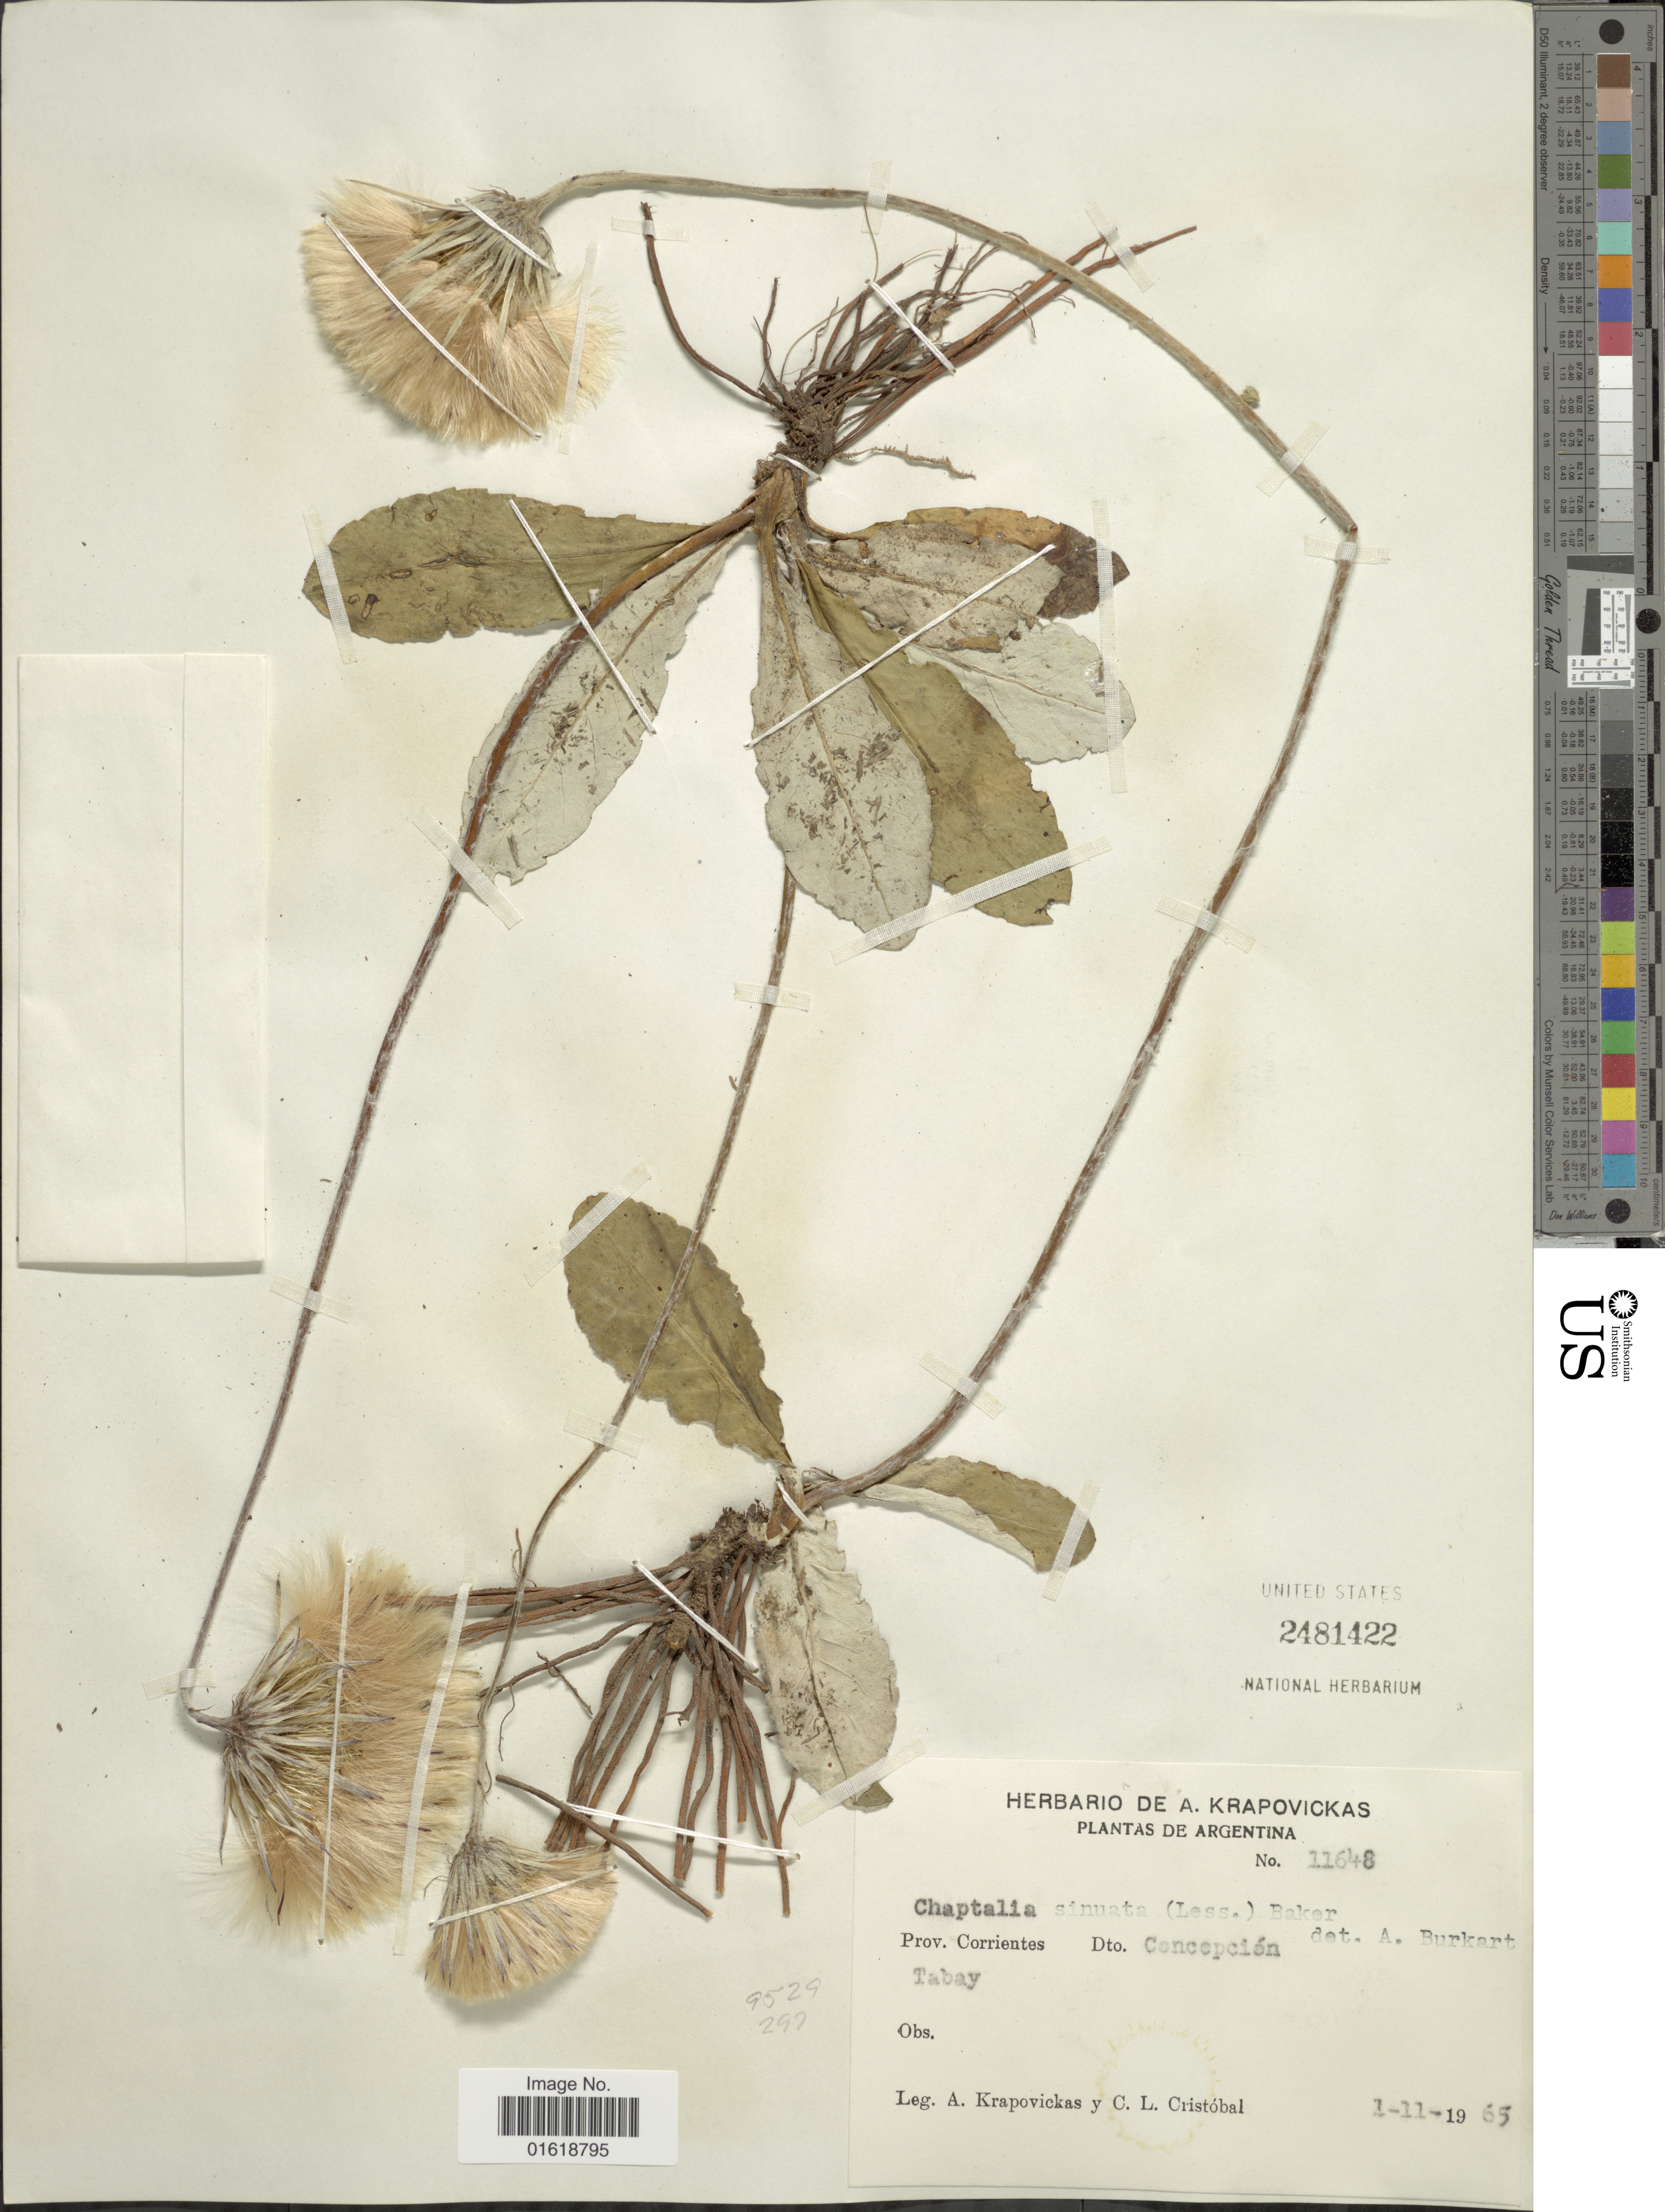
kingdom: Plantae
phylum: Tracheophyta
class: Magnoliopsida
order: Asterales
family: Asteraceae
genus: Chaptalia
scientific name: Chaptalia sinuata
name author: (Less.) Vent. ex Steud.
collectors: A. Krapovickas & C. L. Cristóbal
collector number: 11648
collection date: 1965-11-01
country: Argentina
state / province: Corrientes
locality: Dto. Concepción. Tabay.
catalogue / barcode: US 2481422